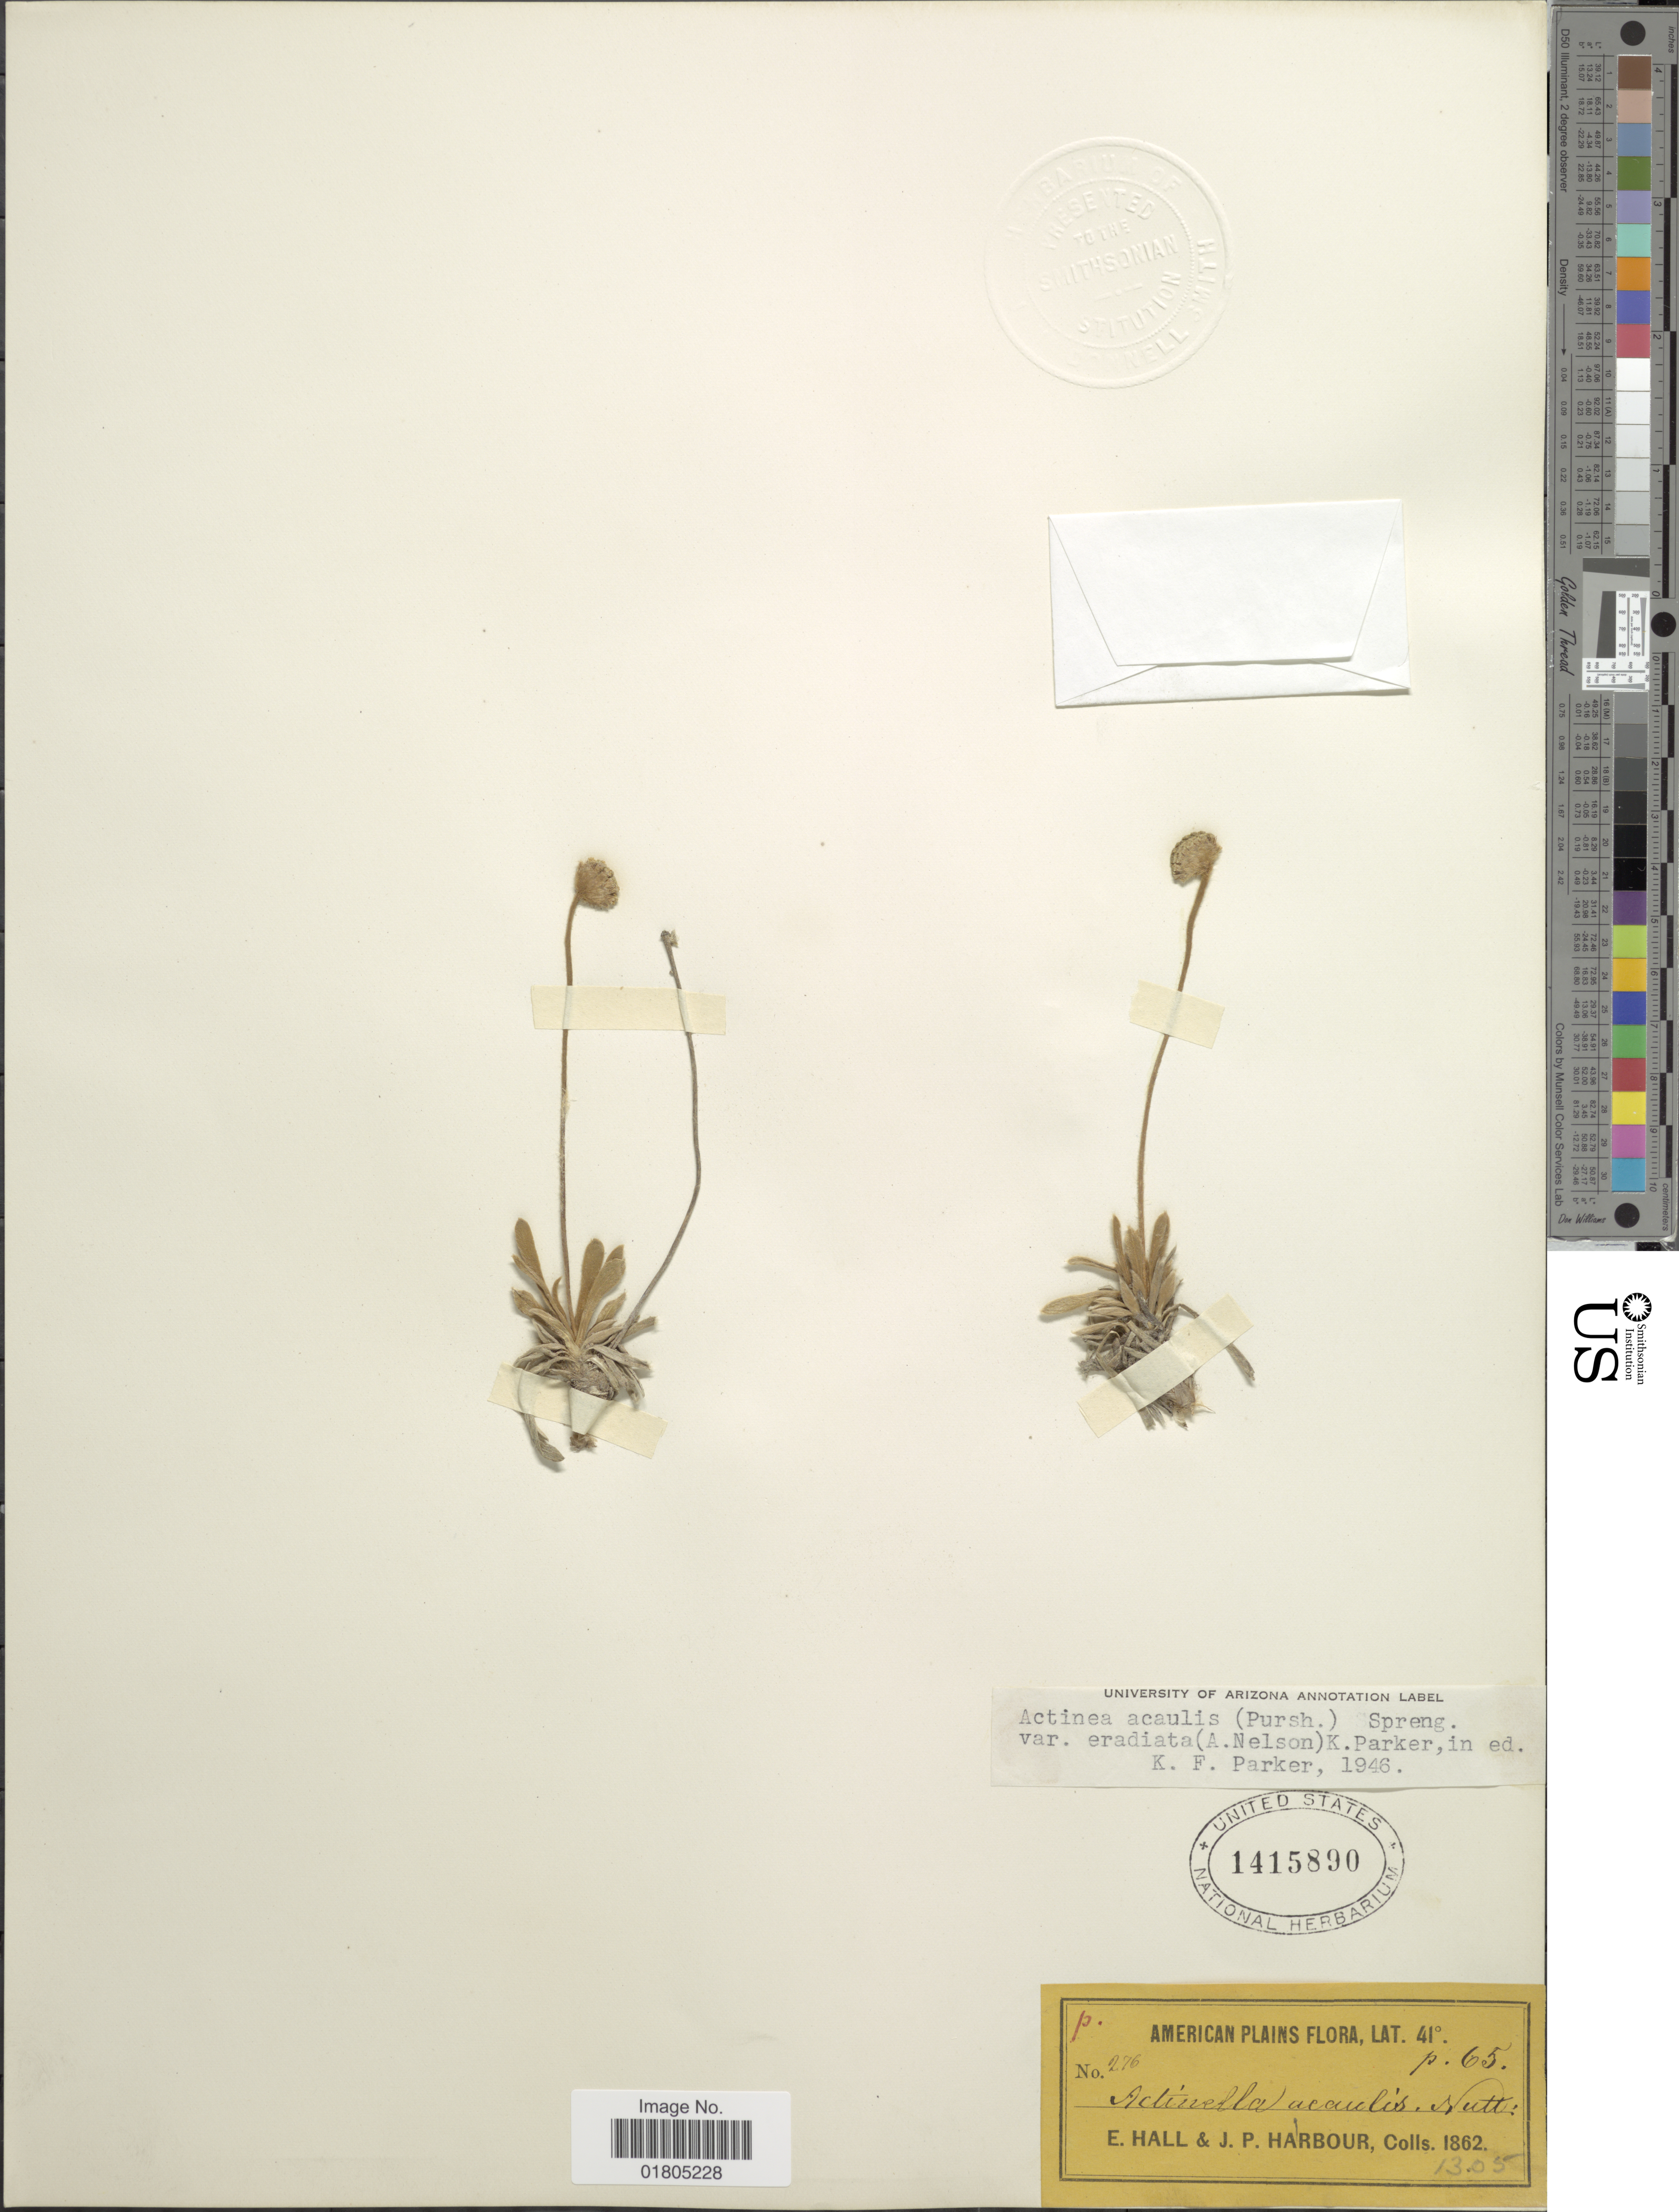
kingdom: Plantae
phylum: Tracheophyta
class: Magnoliopsida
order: Asterales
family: Asteraceae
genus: Actinea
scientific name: Actinea acaulis var. eradiata ( indet)?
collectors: E. Hall & J. Harbour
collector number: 276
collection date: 1862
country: United States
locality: American Plains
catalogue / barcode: US 1415890